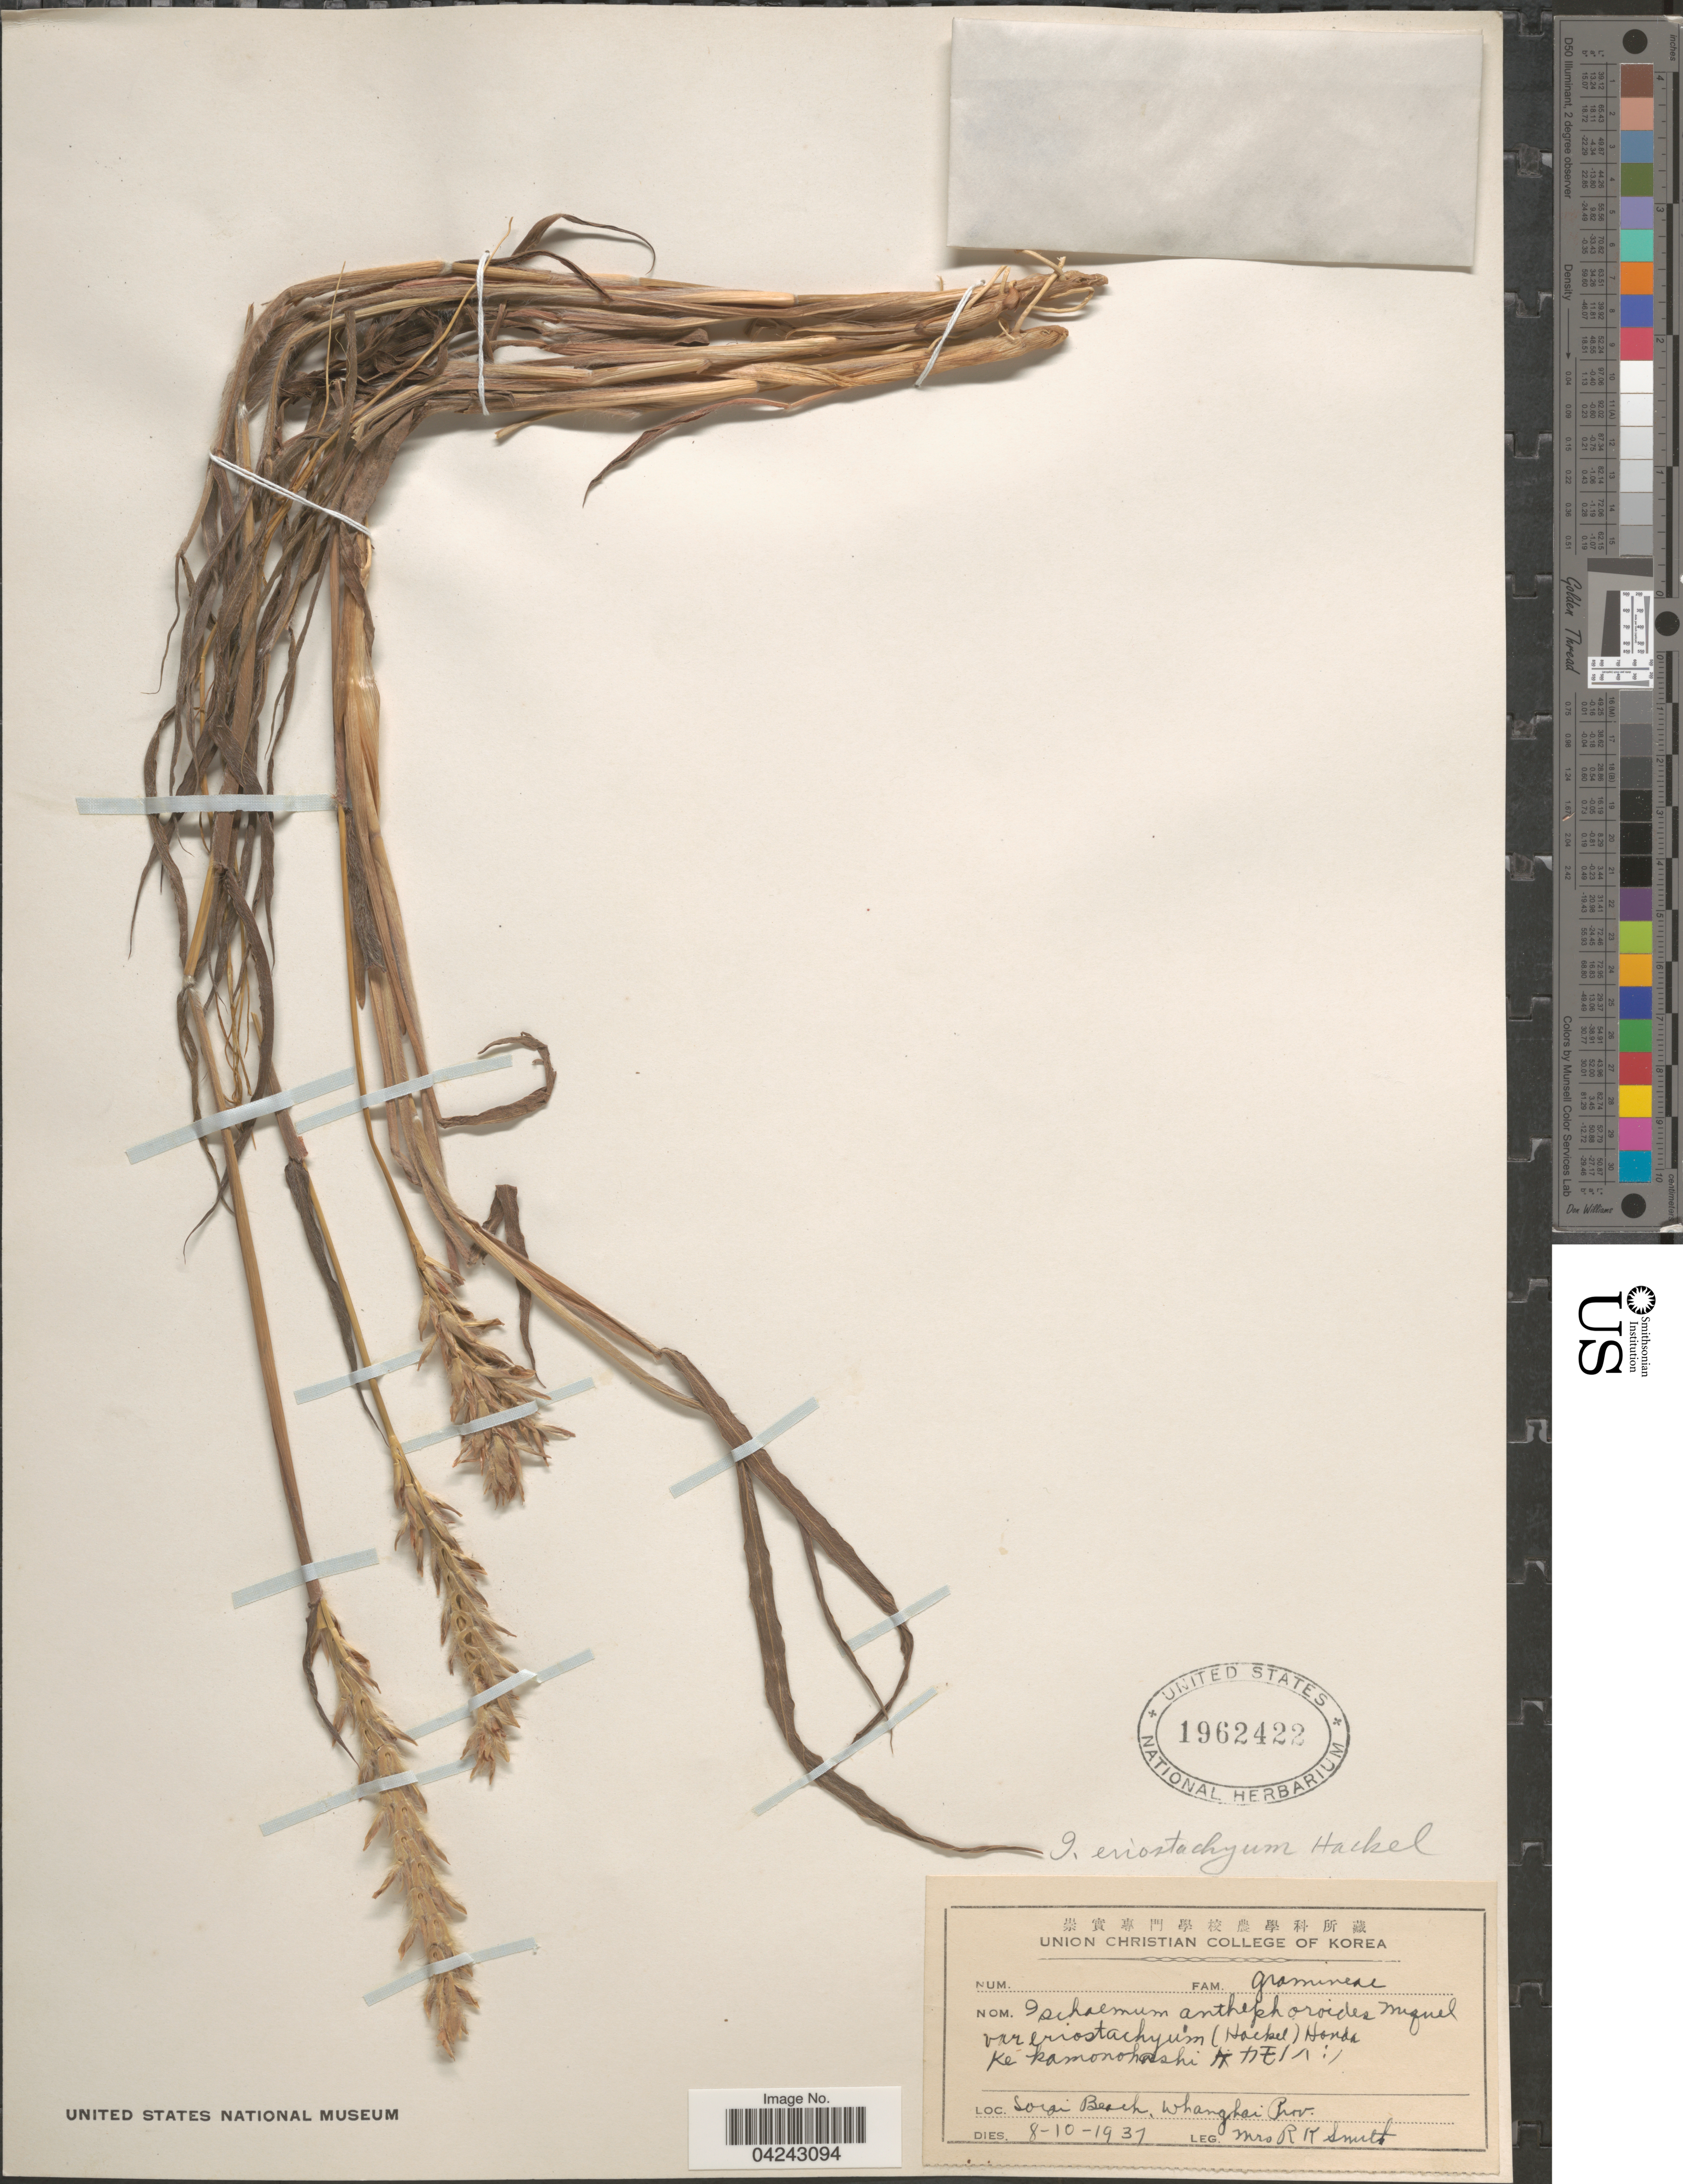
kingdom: Plantae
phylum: Tracheophyta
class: Liliopsida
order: Poales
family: Poaceae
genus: Ischaemum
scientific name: Ischaemum anthephoroides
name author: (Steud.) Miq.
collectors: Mrs. R. K. Smith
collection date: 1937-10-08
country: North Korea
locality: Sorai Beach, Whanghai Prov.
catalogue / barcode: US 1962422